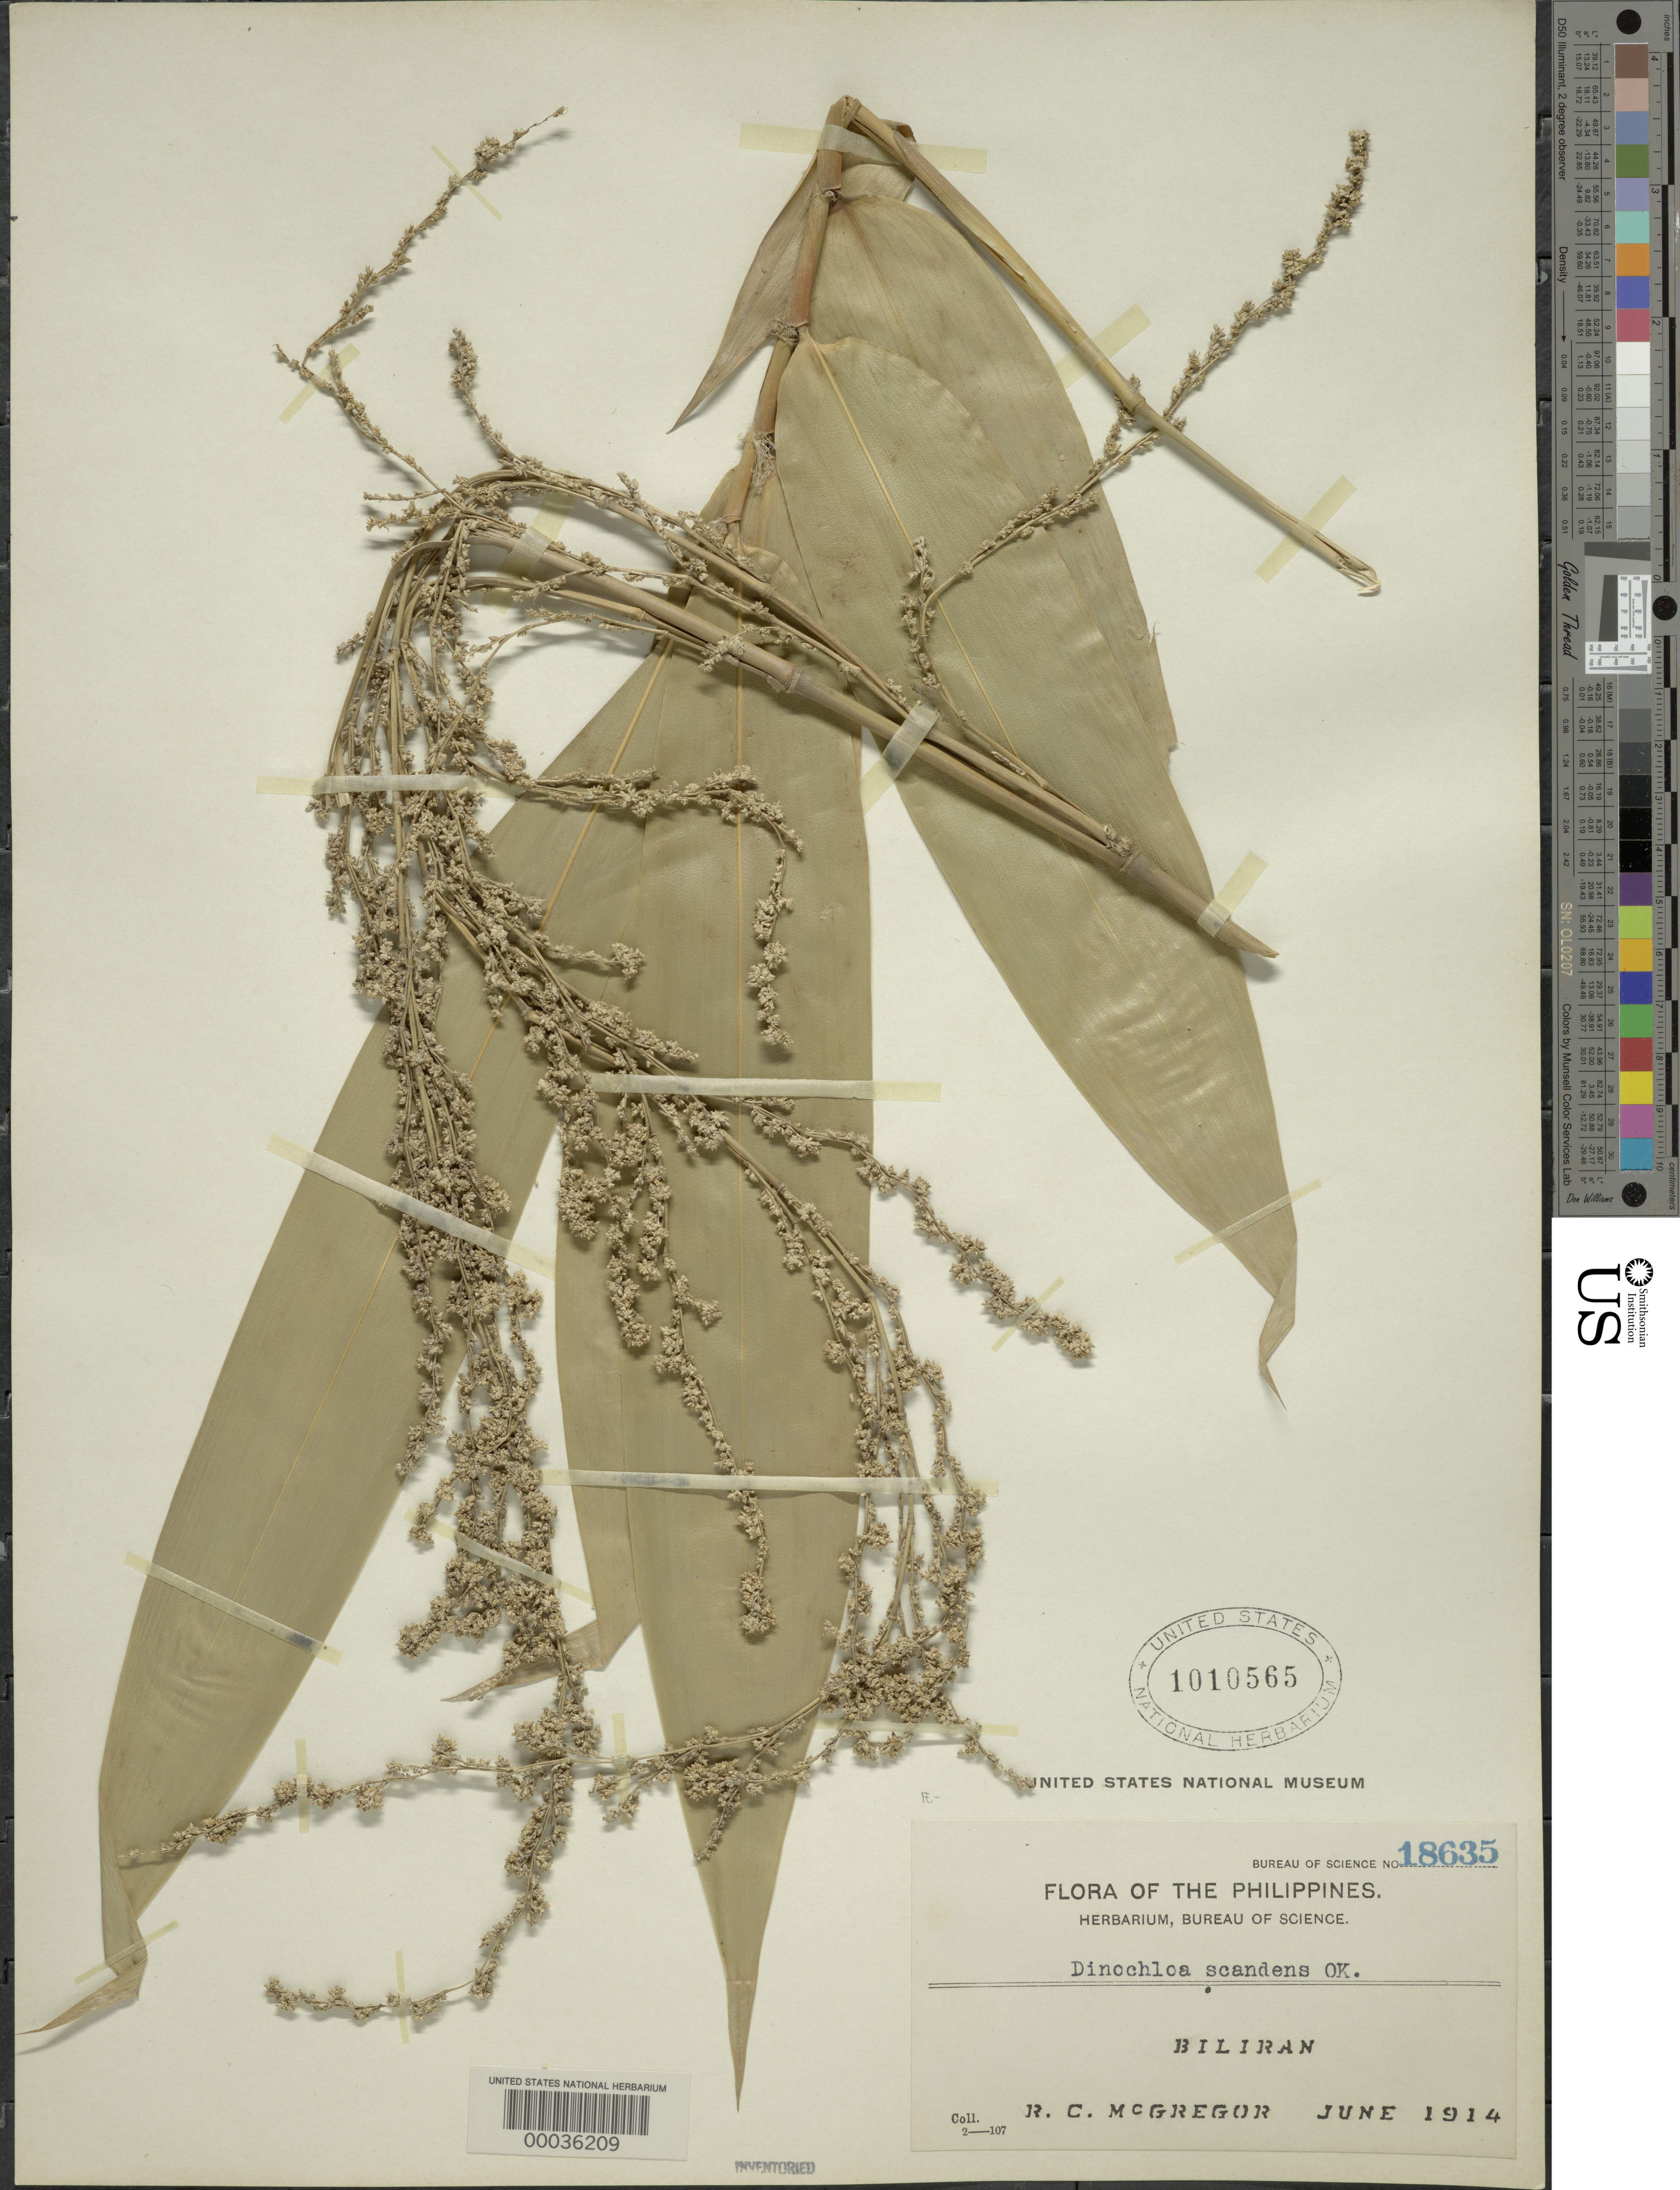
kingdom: Plantae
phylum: Tracheophyta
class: Liliopsida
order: Poales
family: Poaceae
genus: Dinochloa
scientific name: Dinochloa scandens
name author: (Blume ex Nees) Kuntze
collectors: R. C. McGregor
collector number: Pbs 18635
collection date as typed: Jun 1914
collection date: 1914-06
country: Philippines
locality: Biliran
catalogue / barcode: US 1010565